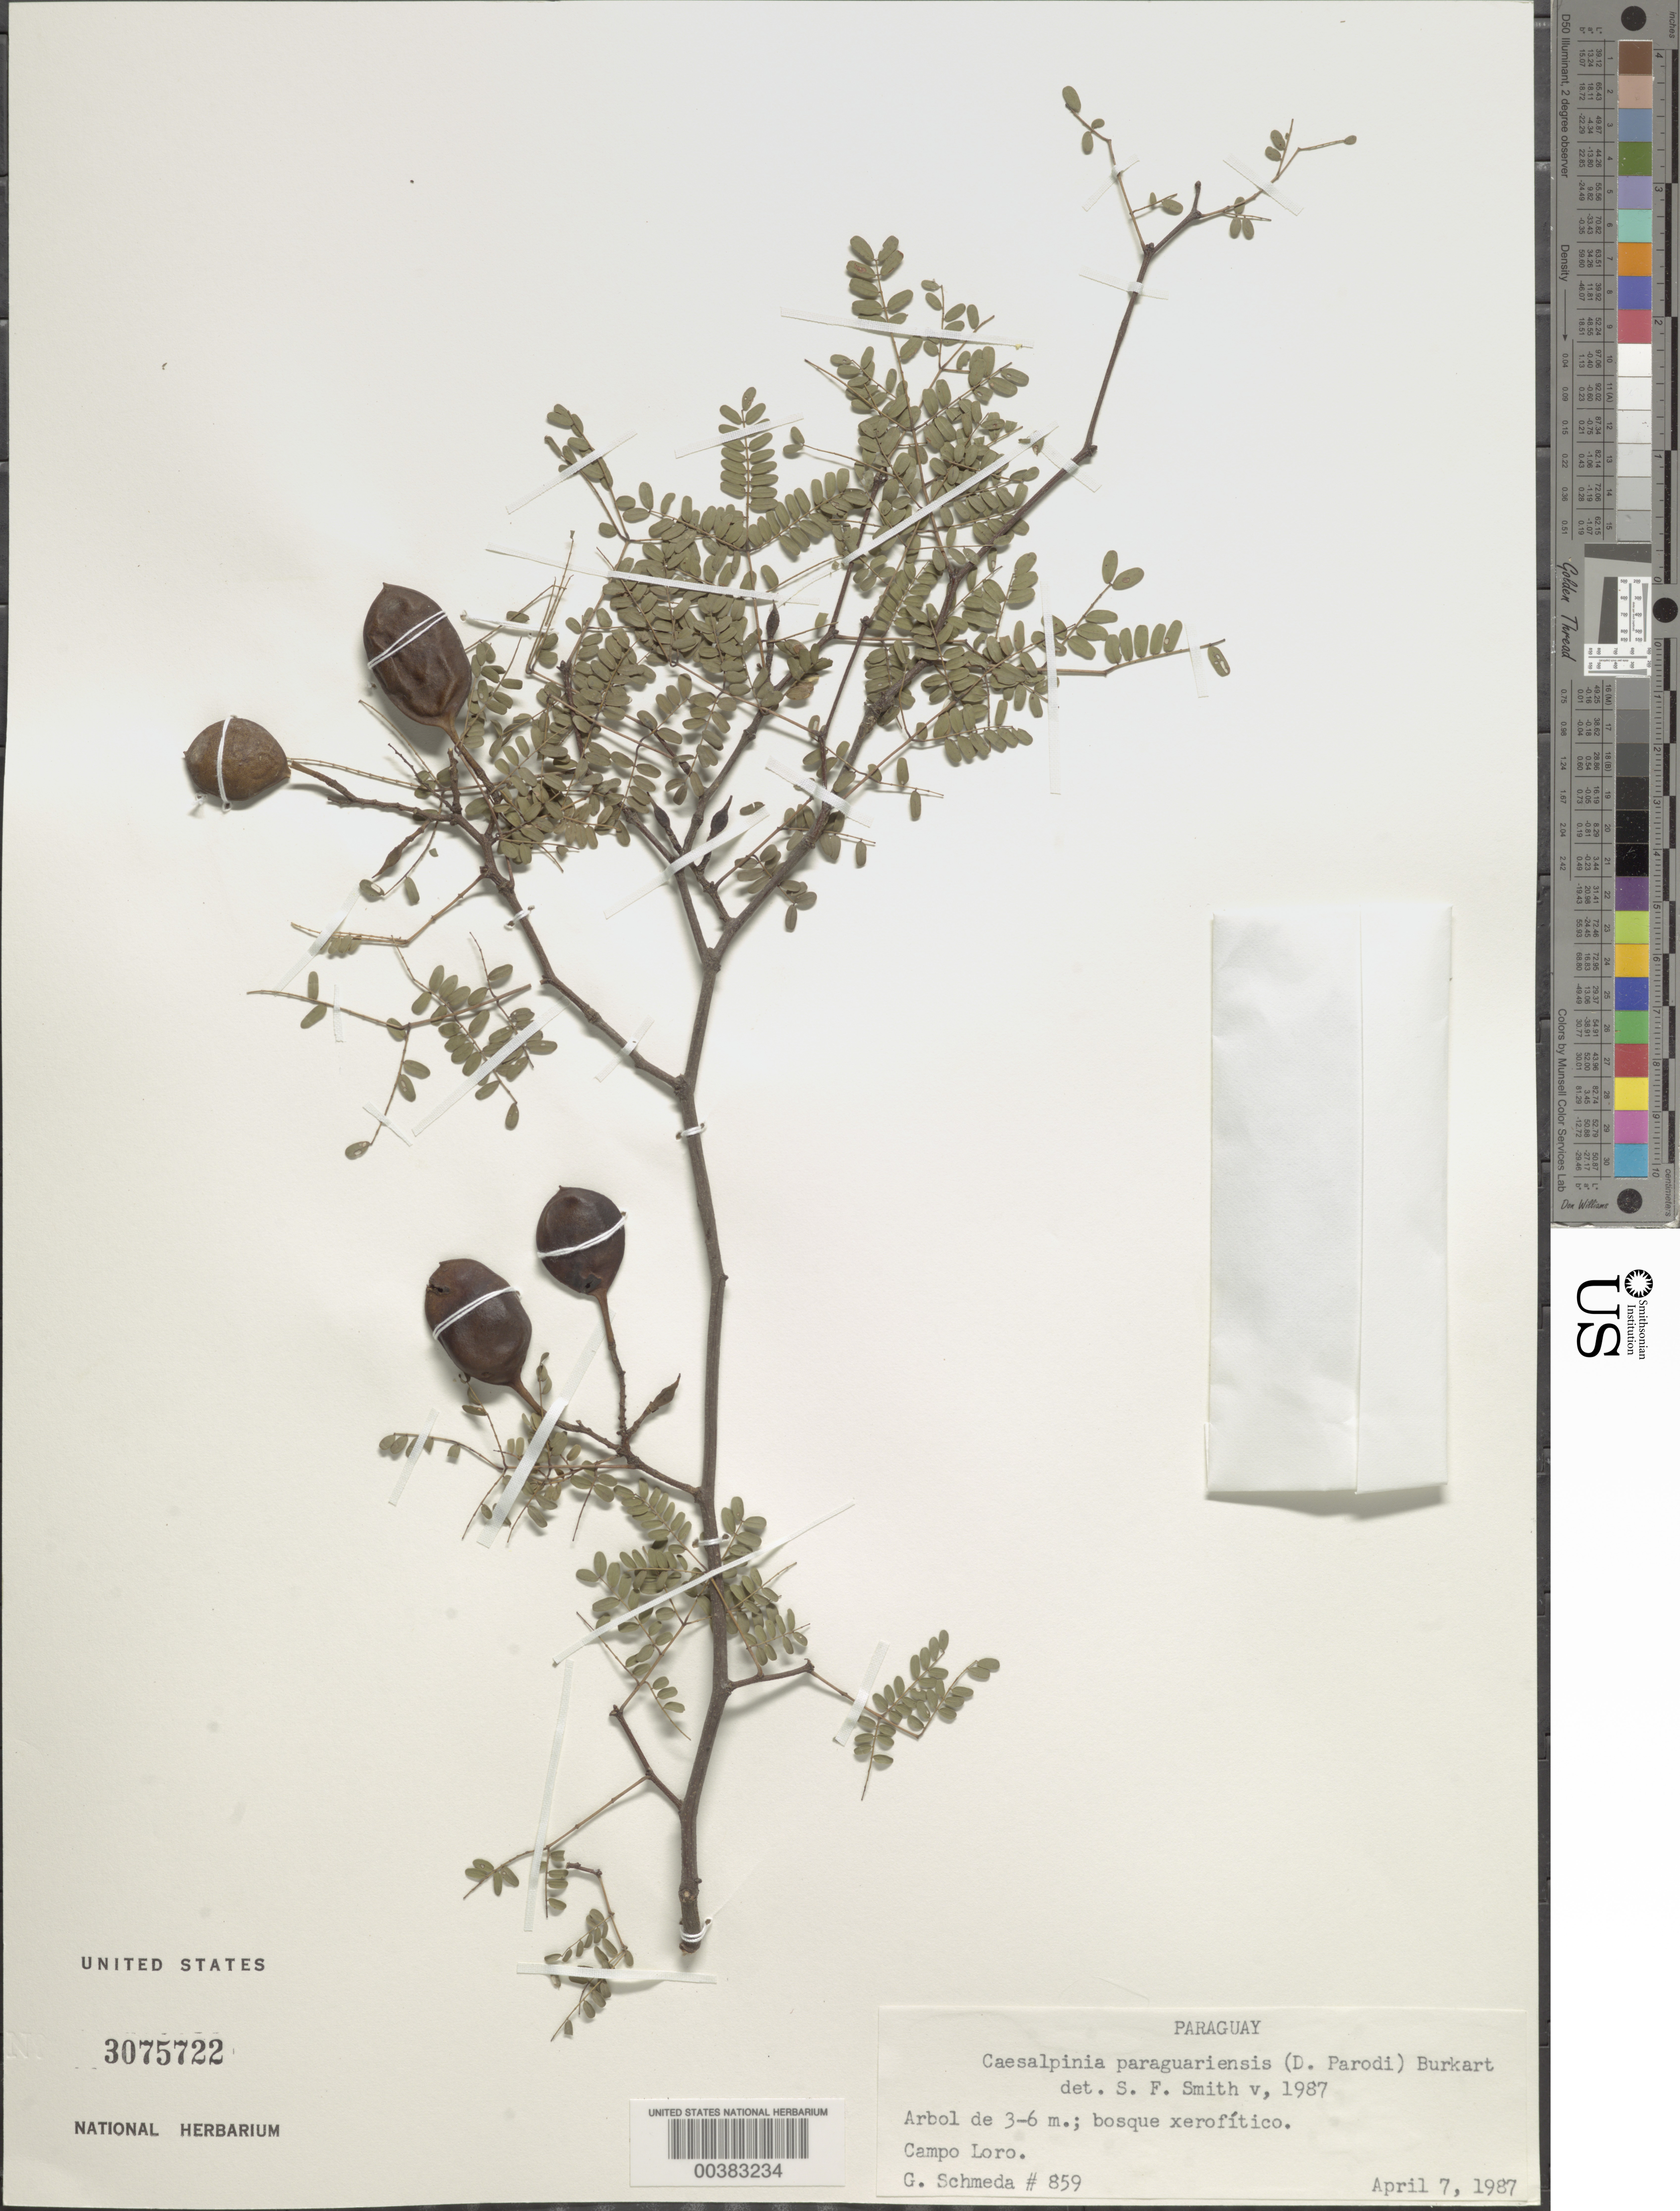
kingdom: Plantae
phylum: Tracheophyta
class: Magnoliopsida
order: Fabales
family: Fabaceae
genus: Libidibia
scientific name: Libidibia paraguariensis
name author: (Parodi) G.P. Lewis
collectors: G. Schmeda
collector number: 859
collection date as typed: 07 Apr 1987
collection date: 1987-04-07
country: Paraguay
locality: Campo loro, 60 km ne filadelfia, chaco paraguayo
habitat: Bosque xerofitico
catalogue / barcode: US 3075722